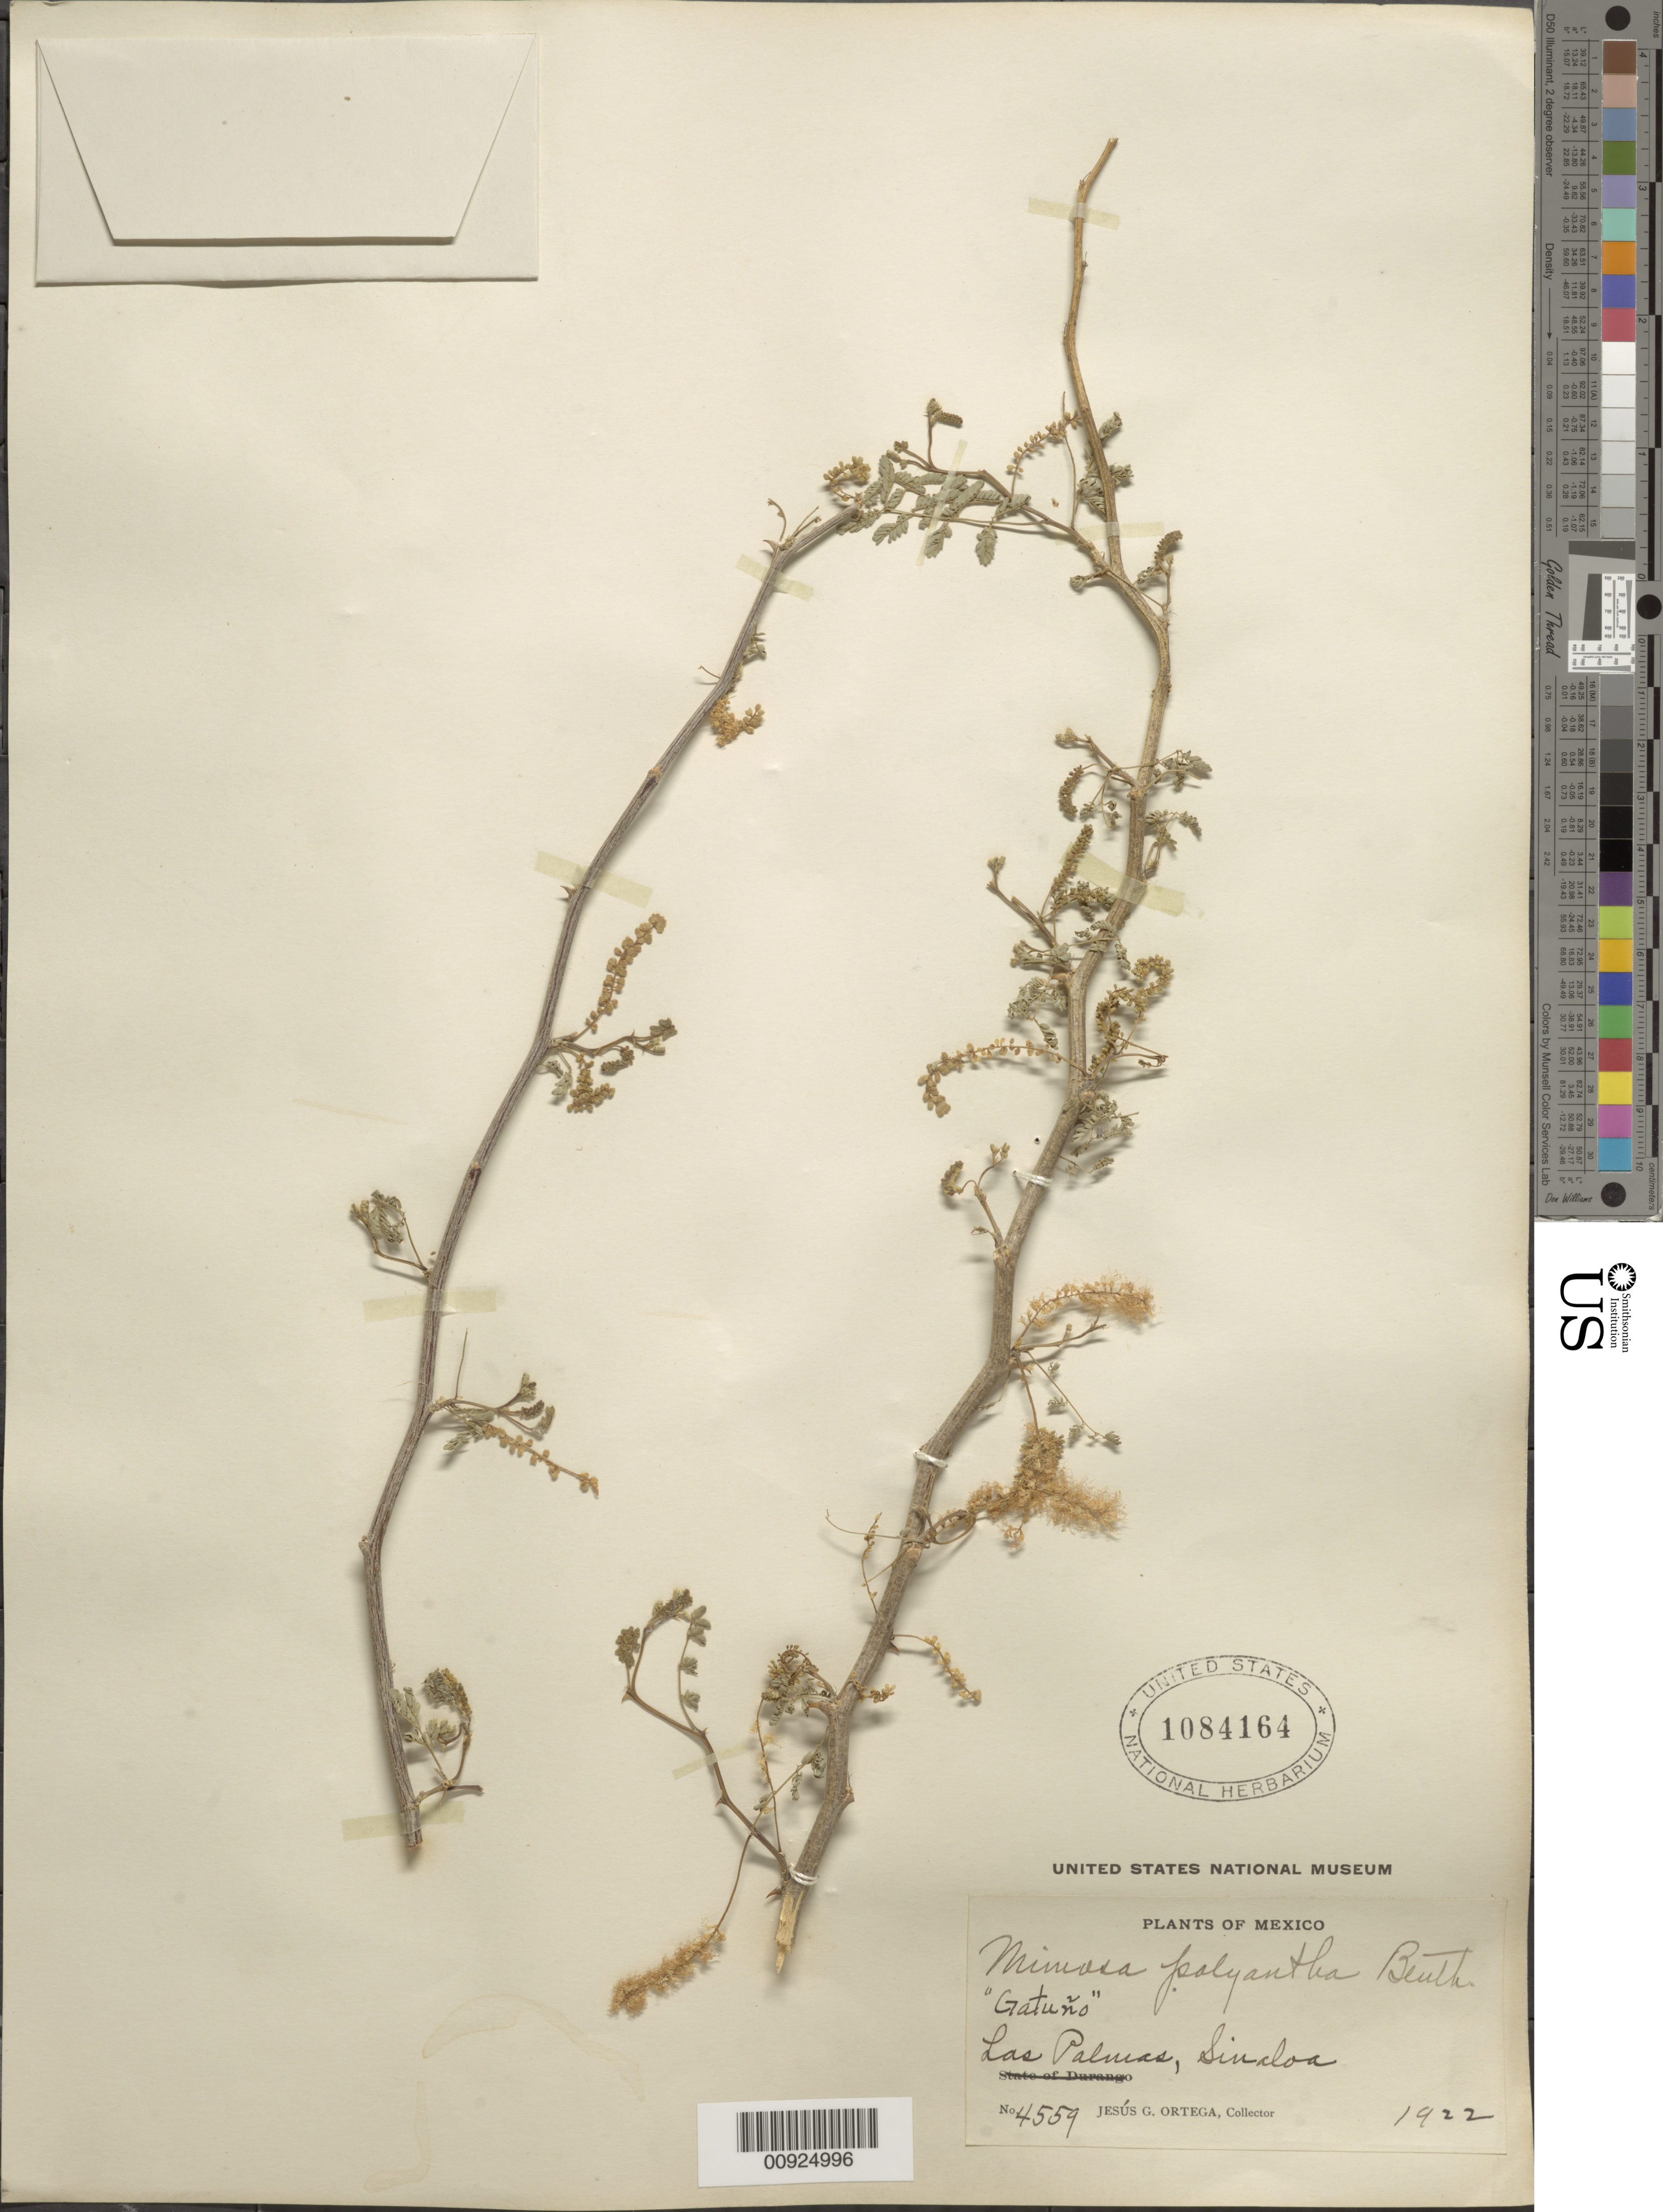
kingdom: Plantae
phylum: Tracheophyta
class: Magnoliopsida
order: Fabales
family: Fabaceae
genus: Mimosa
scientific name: Mimosa polyantha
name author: Benth.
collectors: J. Ortega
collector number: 4559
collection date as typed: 1922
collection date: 1922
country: Mexico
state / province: Sinaloa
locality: Las Palmas, Sinaloa.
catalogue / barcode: US 1084164